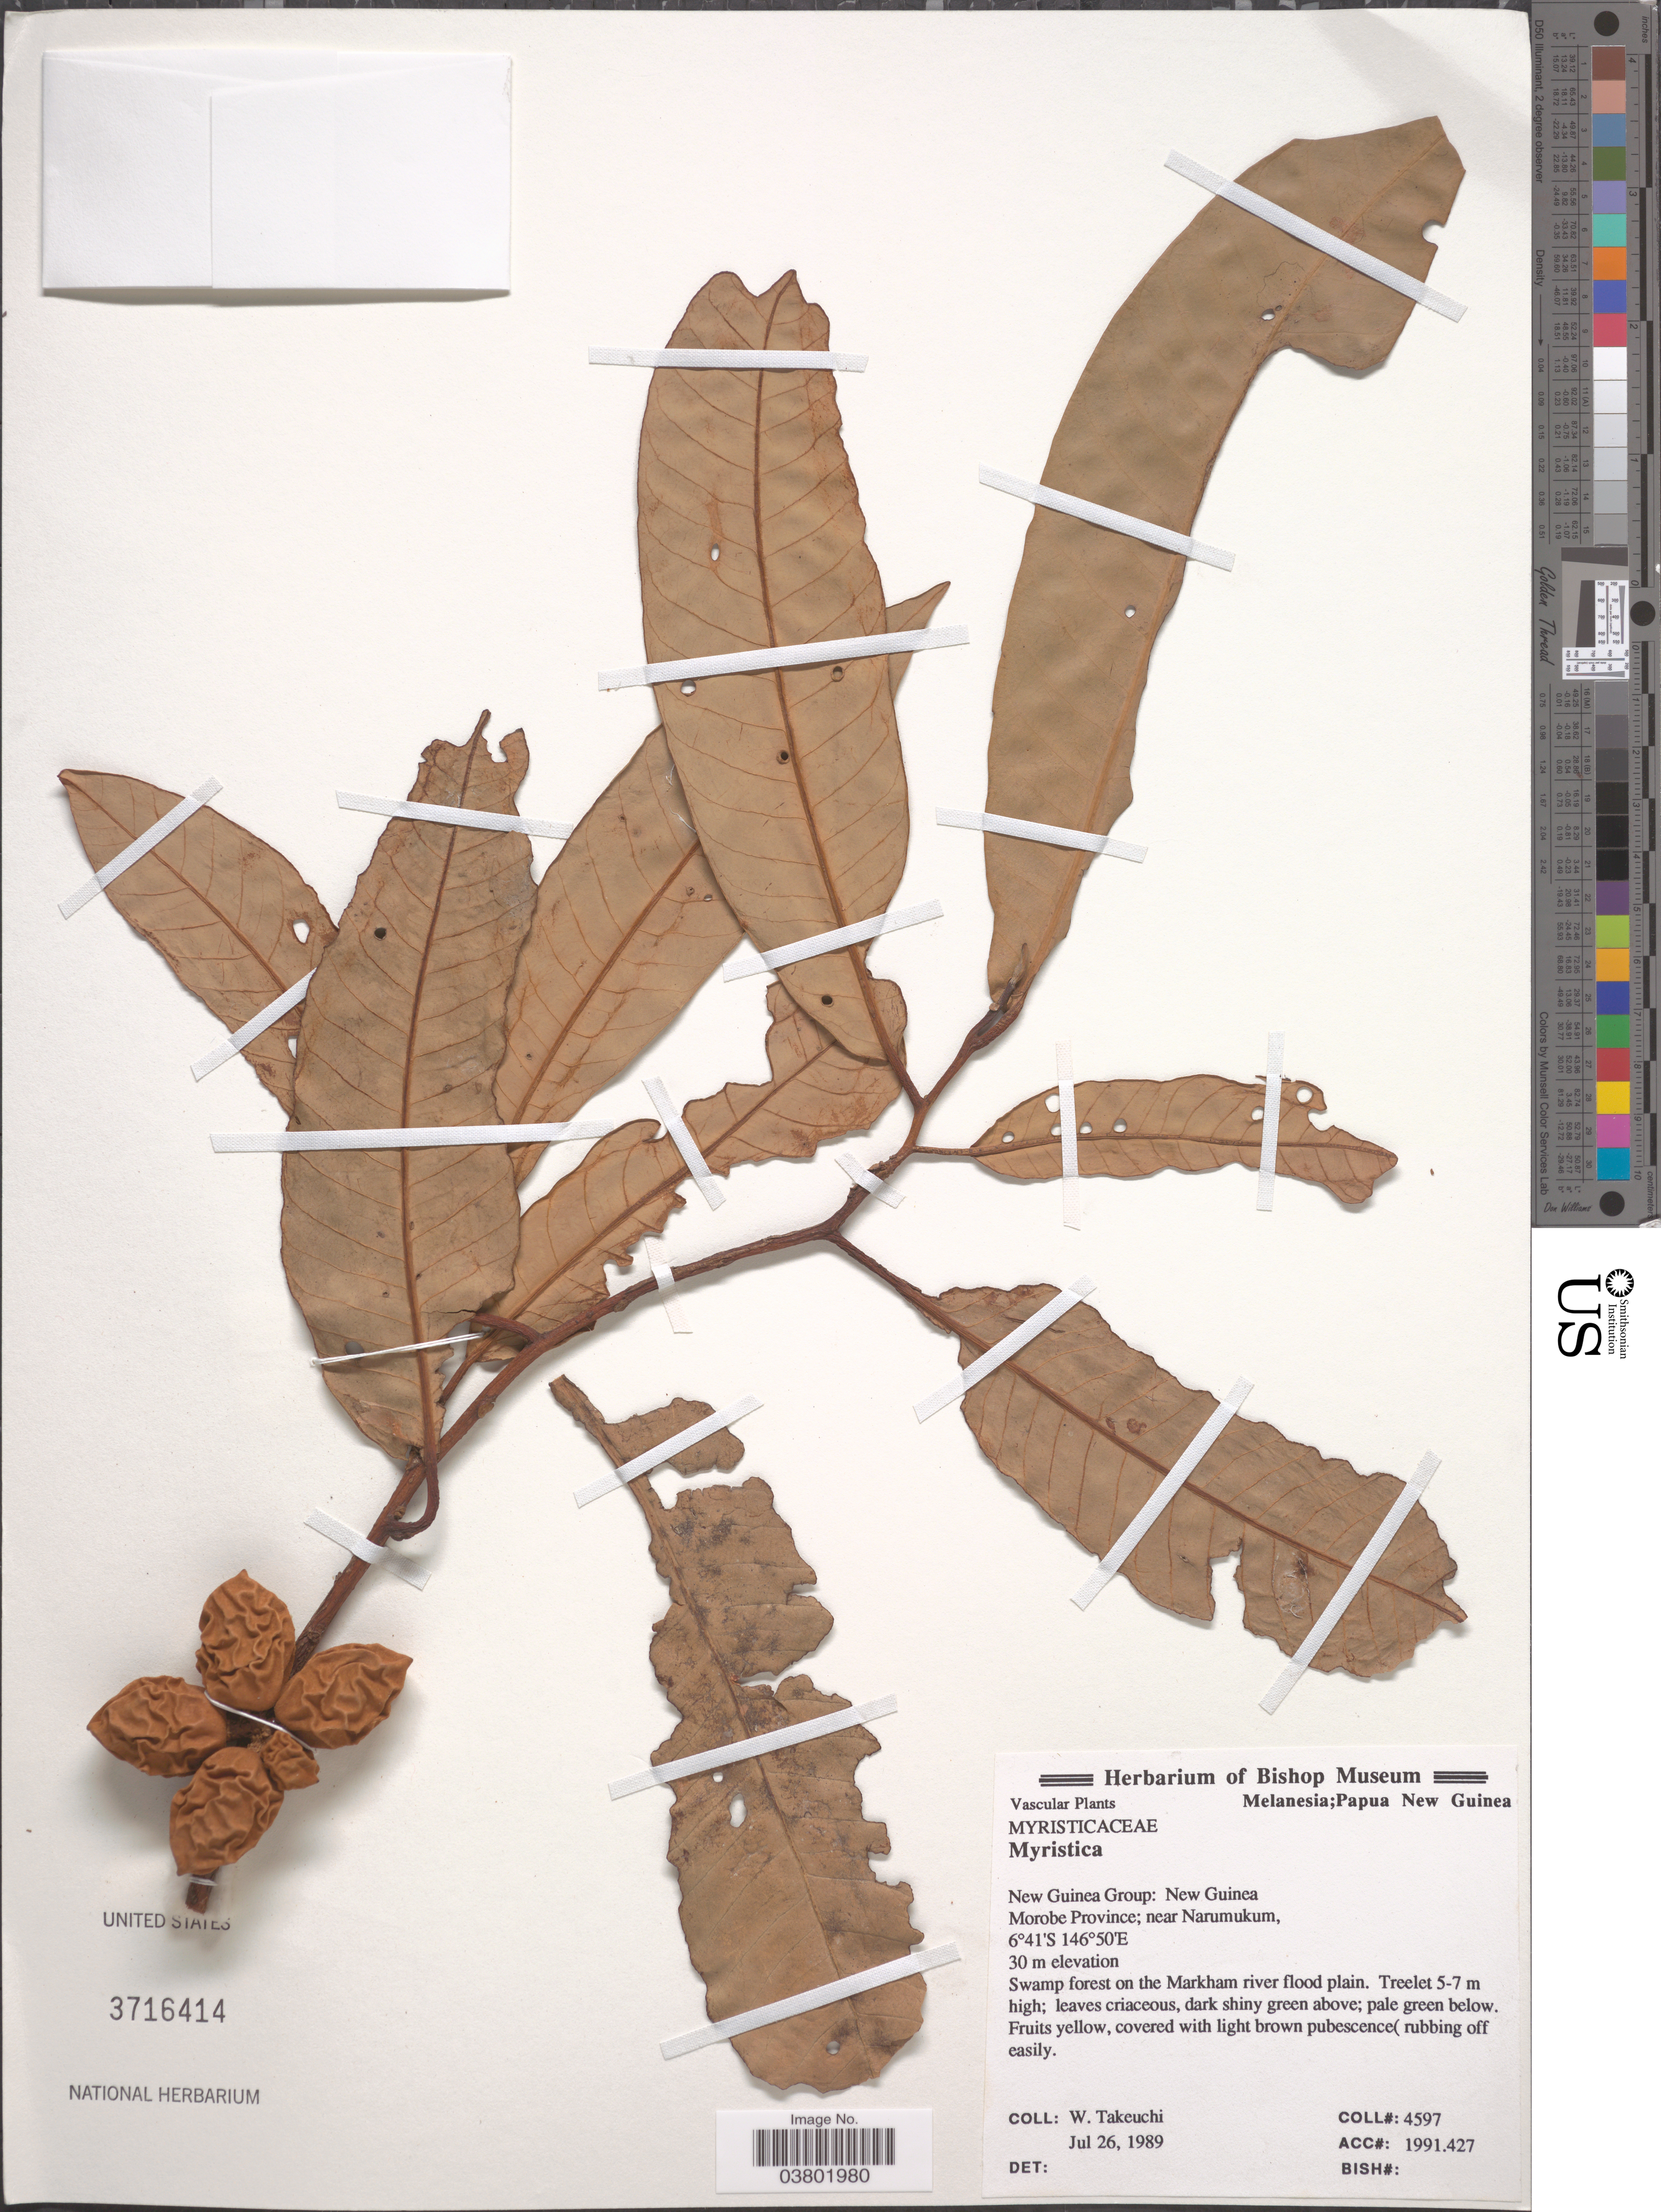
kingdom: Plantae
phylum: Tracheophyta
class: Magnoliopsida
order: Magnoliales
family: Myristicaceae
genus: Myristica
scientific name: Myristica sp.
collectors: W. Takeuchi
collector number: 4597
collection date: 1989-07-26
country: Papua New Guinea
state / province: Morobe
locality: New Guinea Group: New Guinea. Near Narumukum. Swamp forest on the Markham river flood plain.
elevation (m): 30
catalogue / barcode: US 3716414